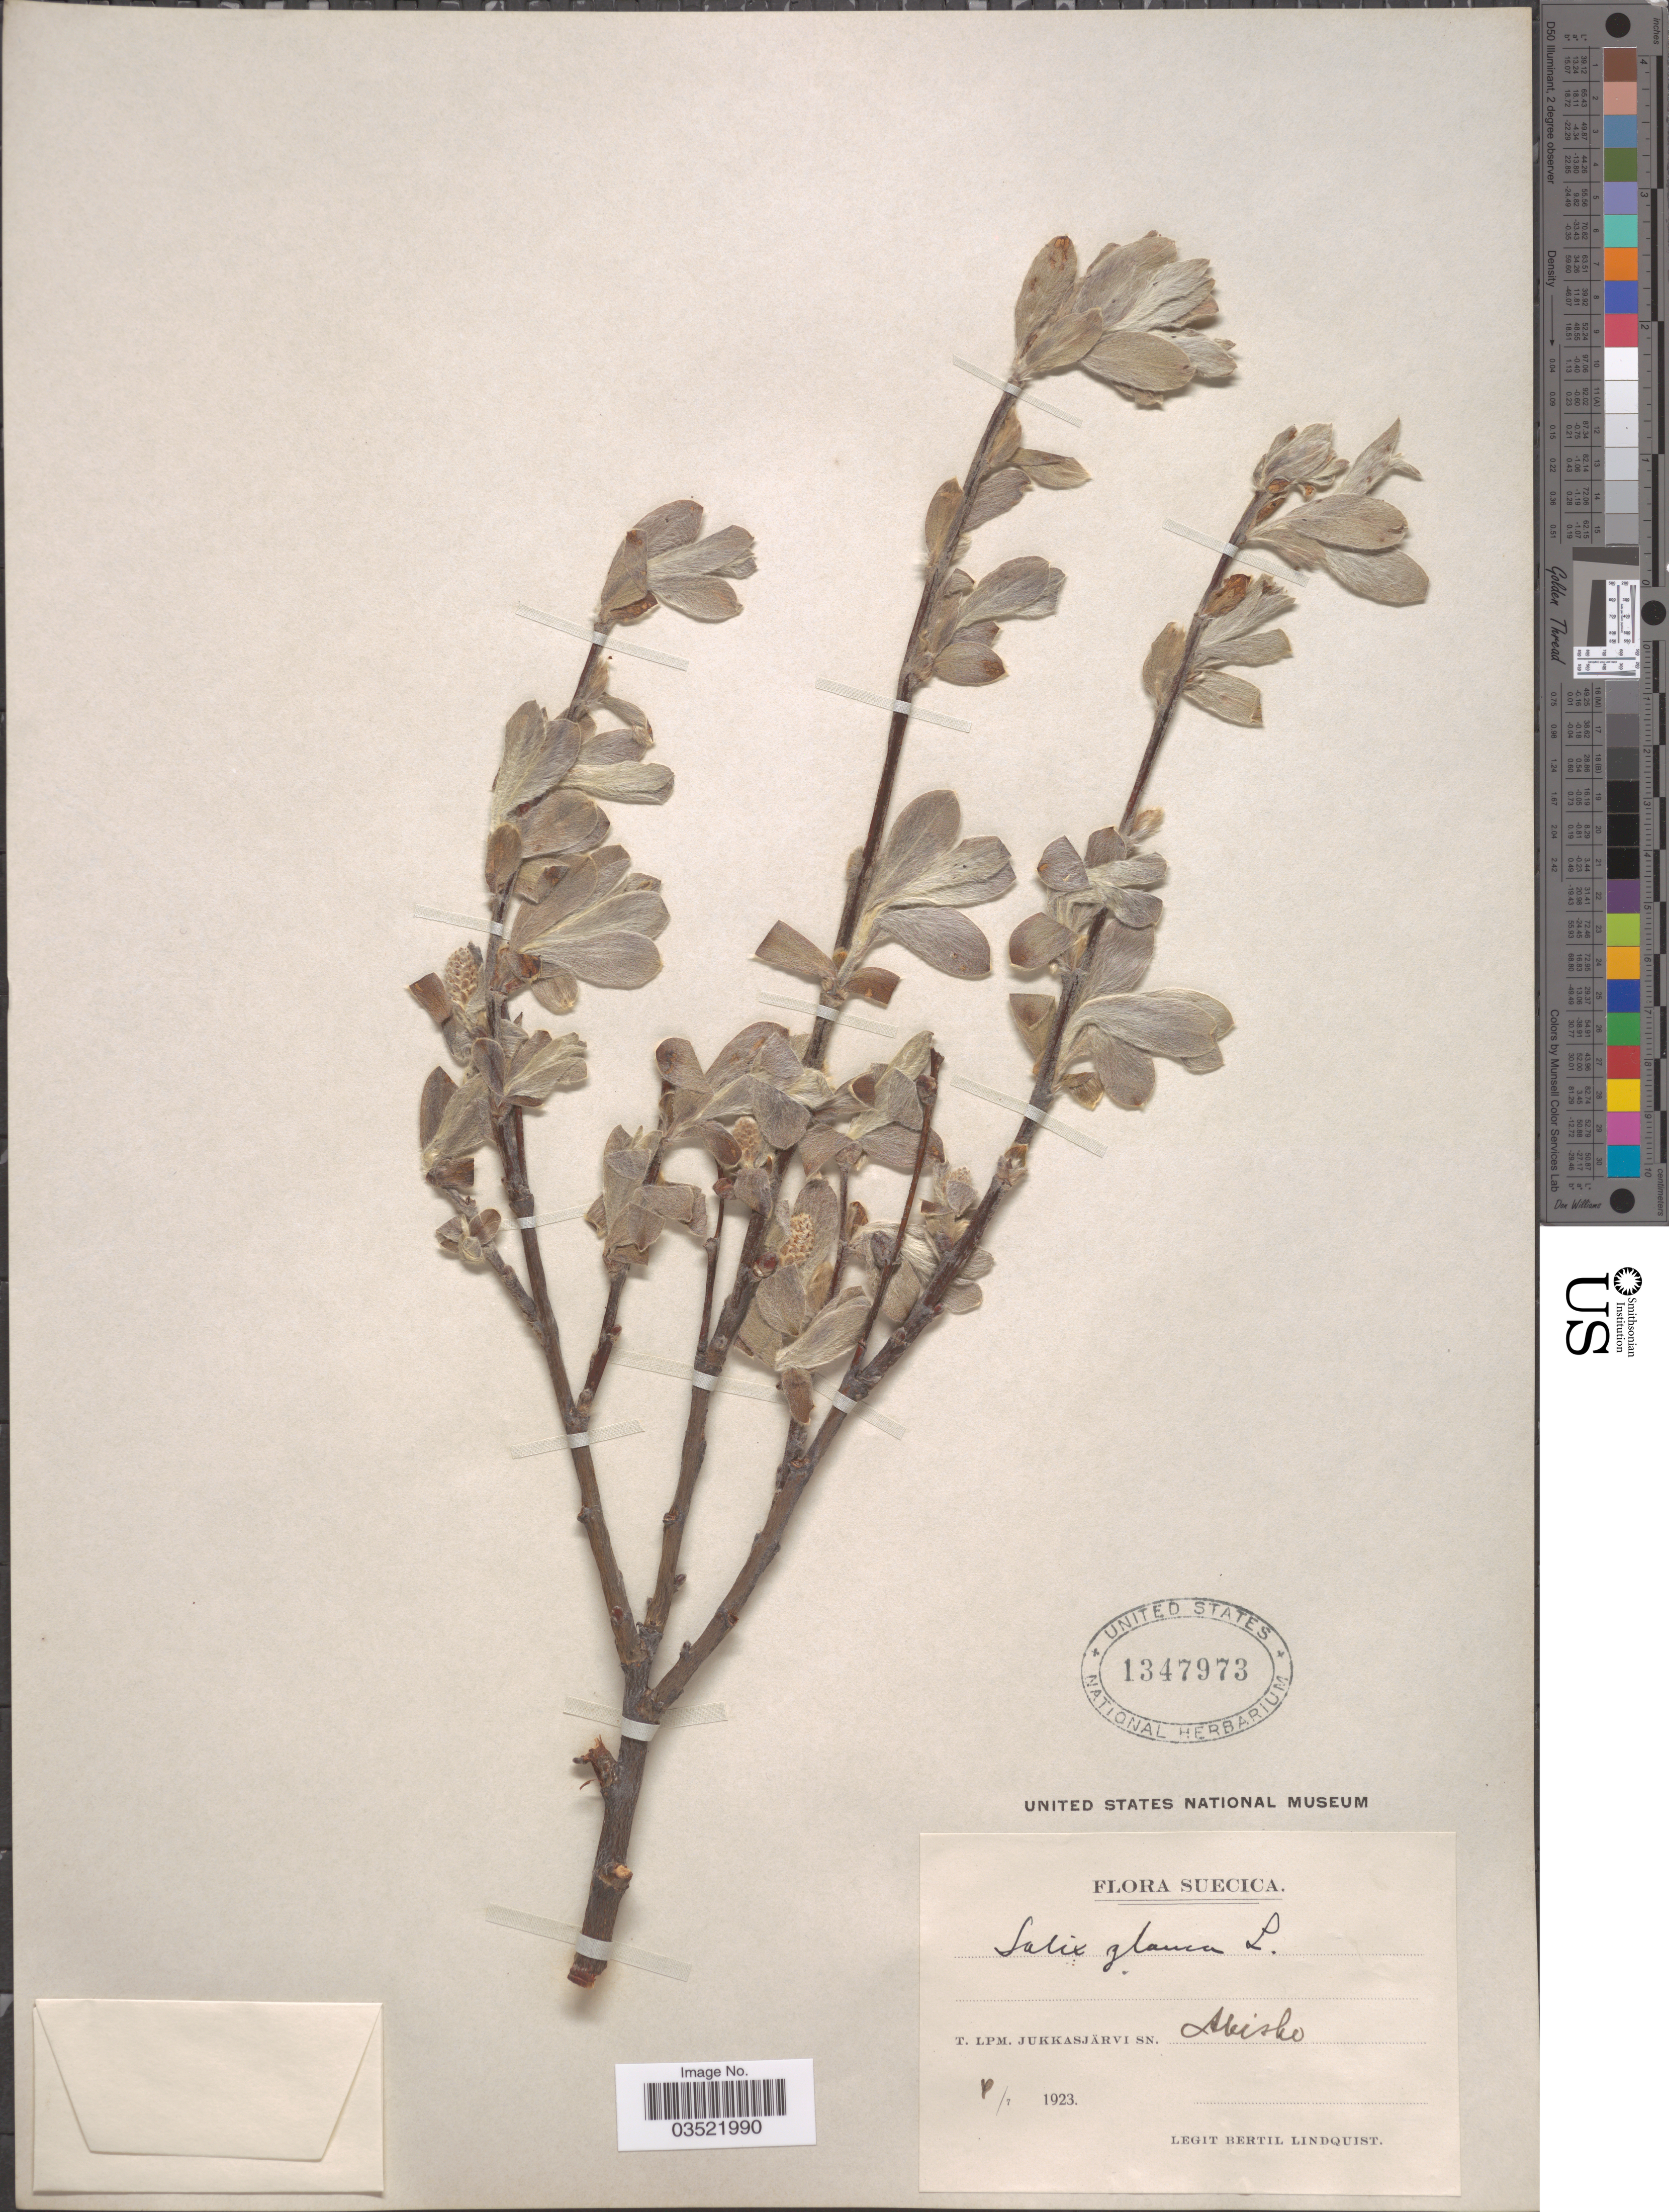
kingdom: Plantae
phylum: Tracheophyta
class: Magnoliopsida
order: Malpighiales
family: Salicaceae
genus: Salix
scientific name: Salix glauca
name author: L.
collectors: B. Lindquist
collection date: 1923-07-04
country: Sweden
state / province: Norrbotten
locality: Suecica. T. Lpm. Jukkasjärvi Sn. Abisko.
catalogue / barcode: US 1347973